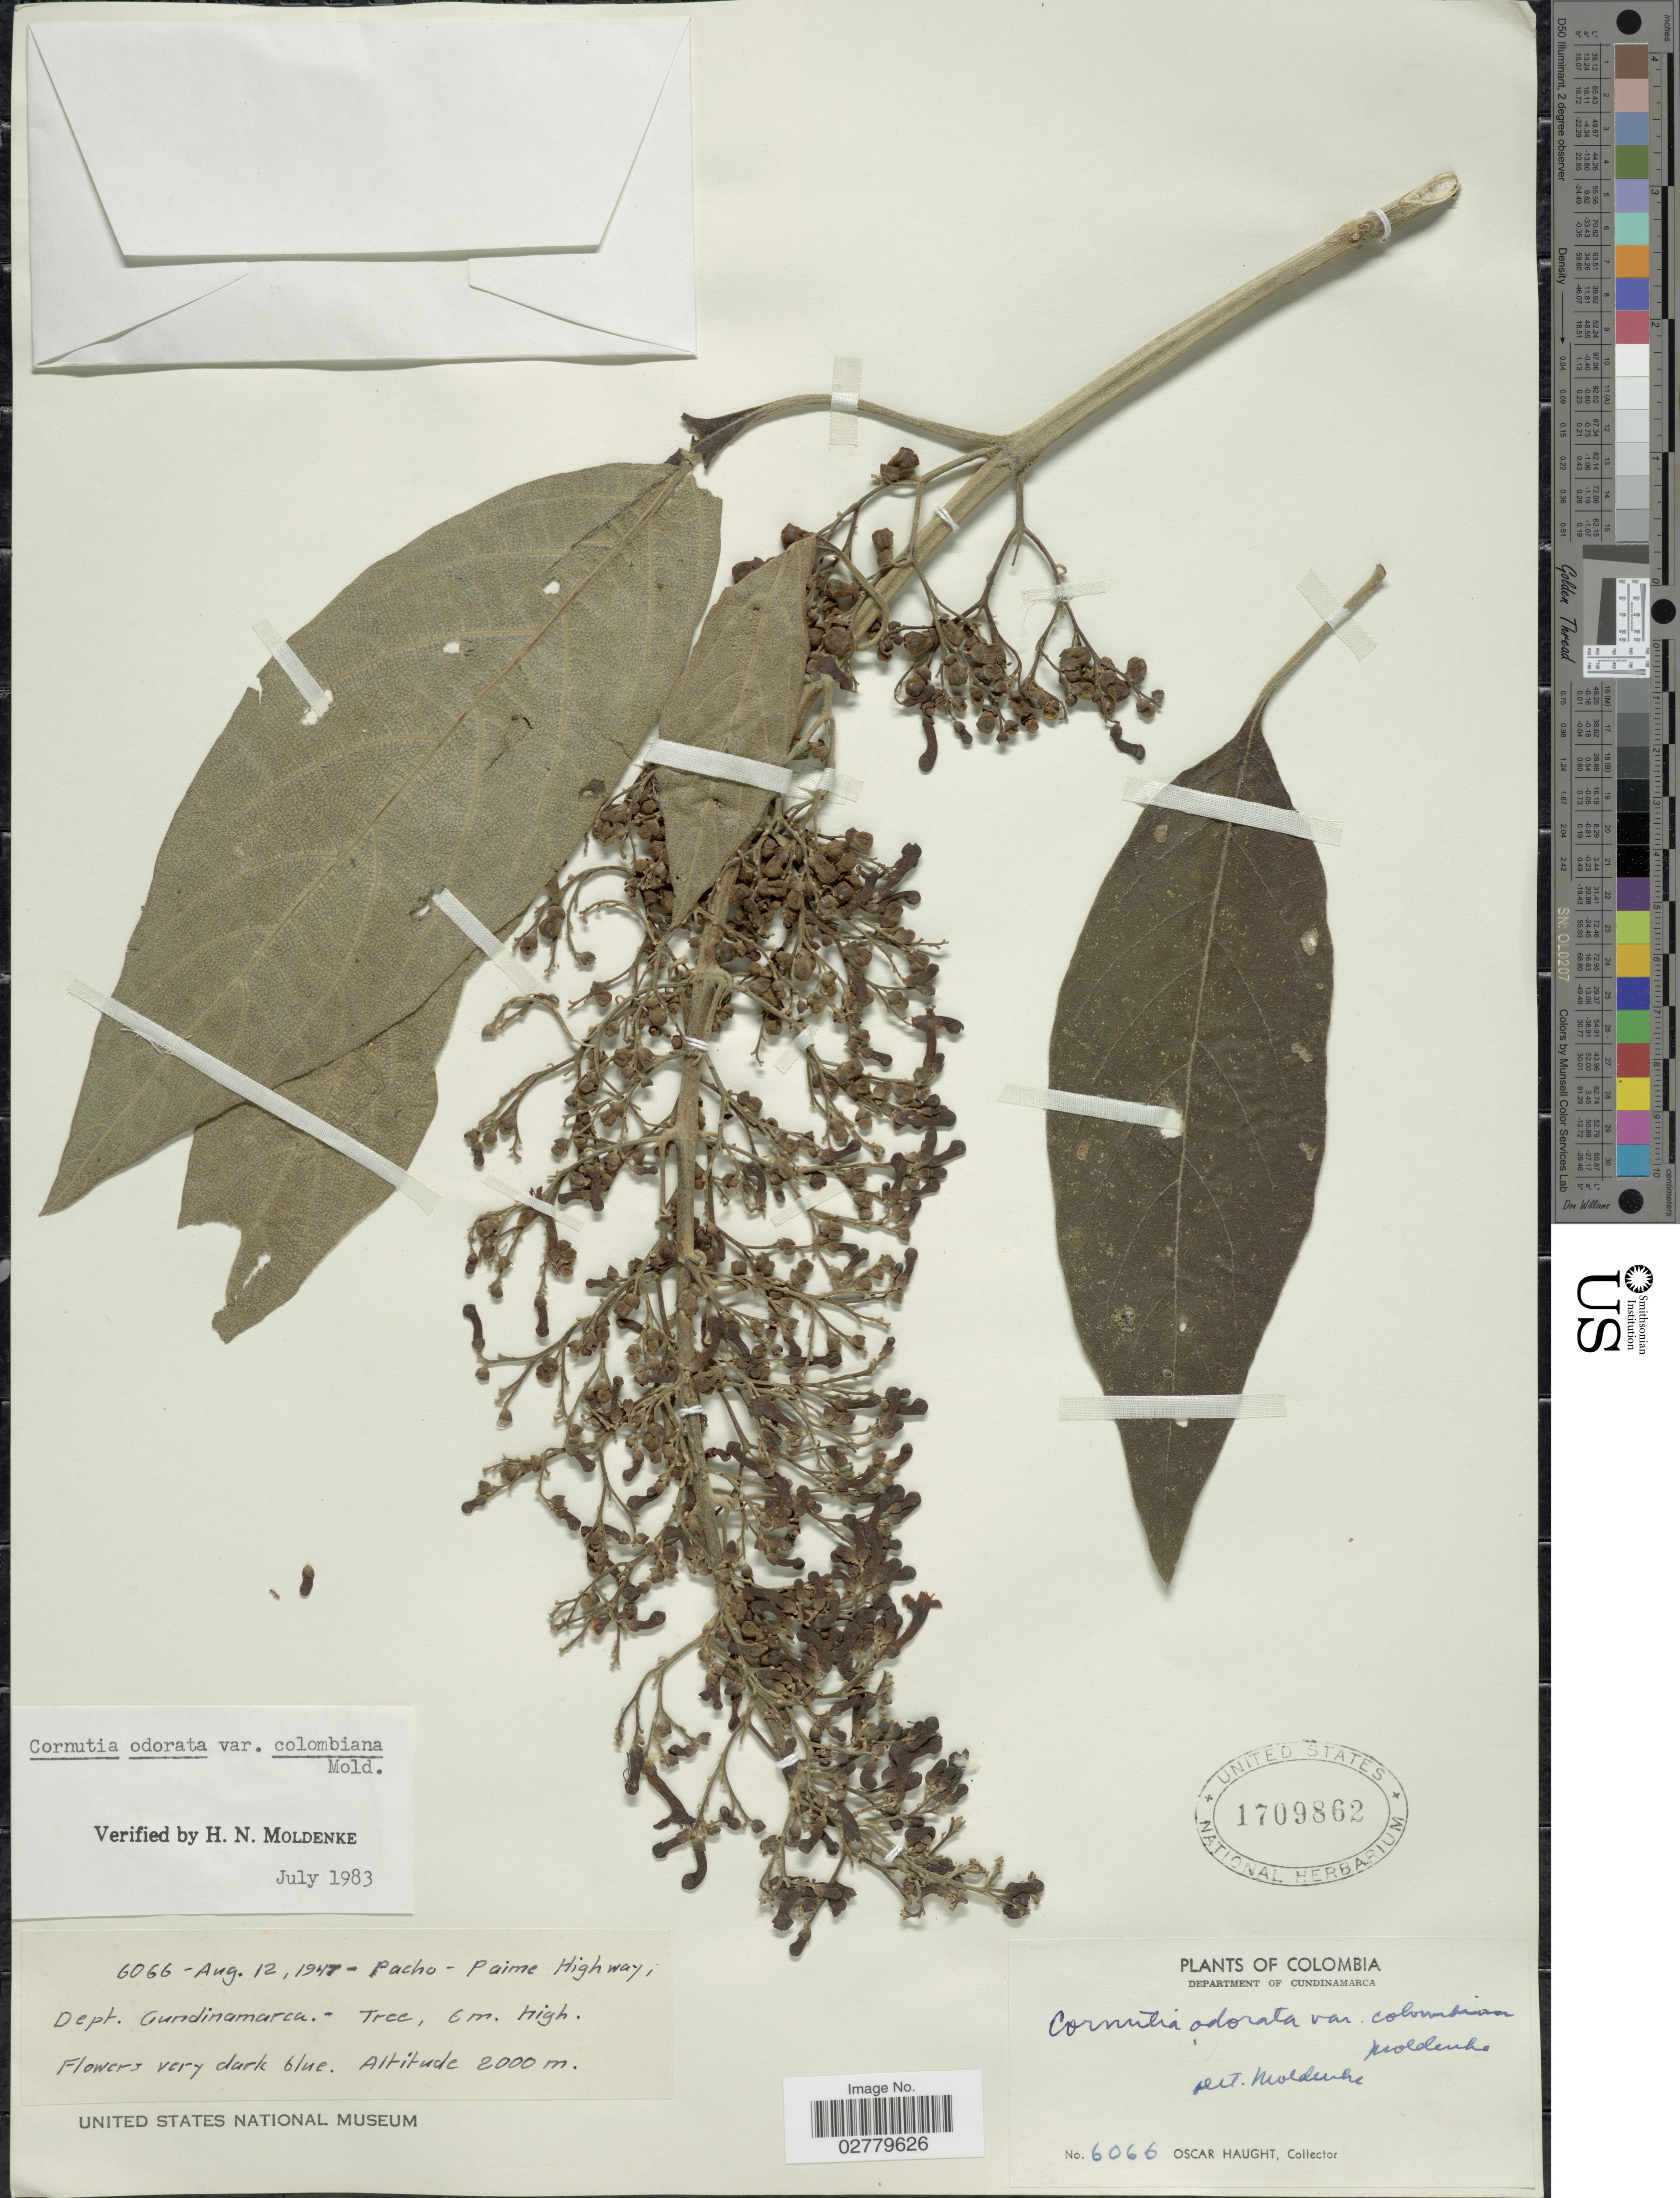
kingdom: Plantae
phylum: Tracheophyta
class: Magnoliopsida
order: Lamiales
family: Lamiaceae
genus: Cornutia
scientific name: Cornutia odorata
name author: (Poepp.) Schauer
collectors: O. L. Haught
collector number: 6066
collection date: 1947-08-12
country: Colombia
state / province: Cundinamarca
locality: Department of Cundinamarca. Pacho-Paime Highway.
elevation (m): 2000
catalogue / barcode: US 1709862